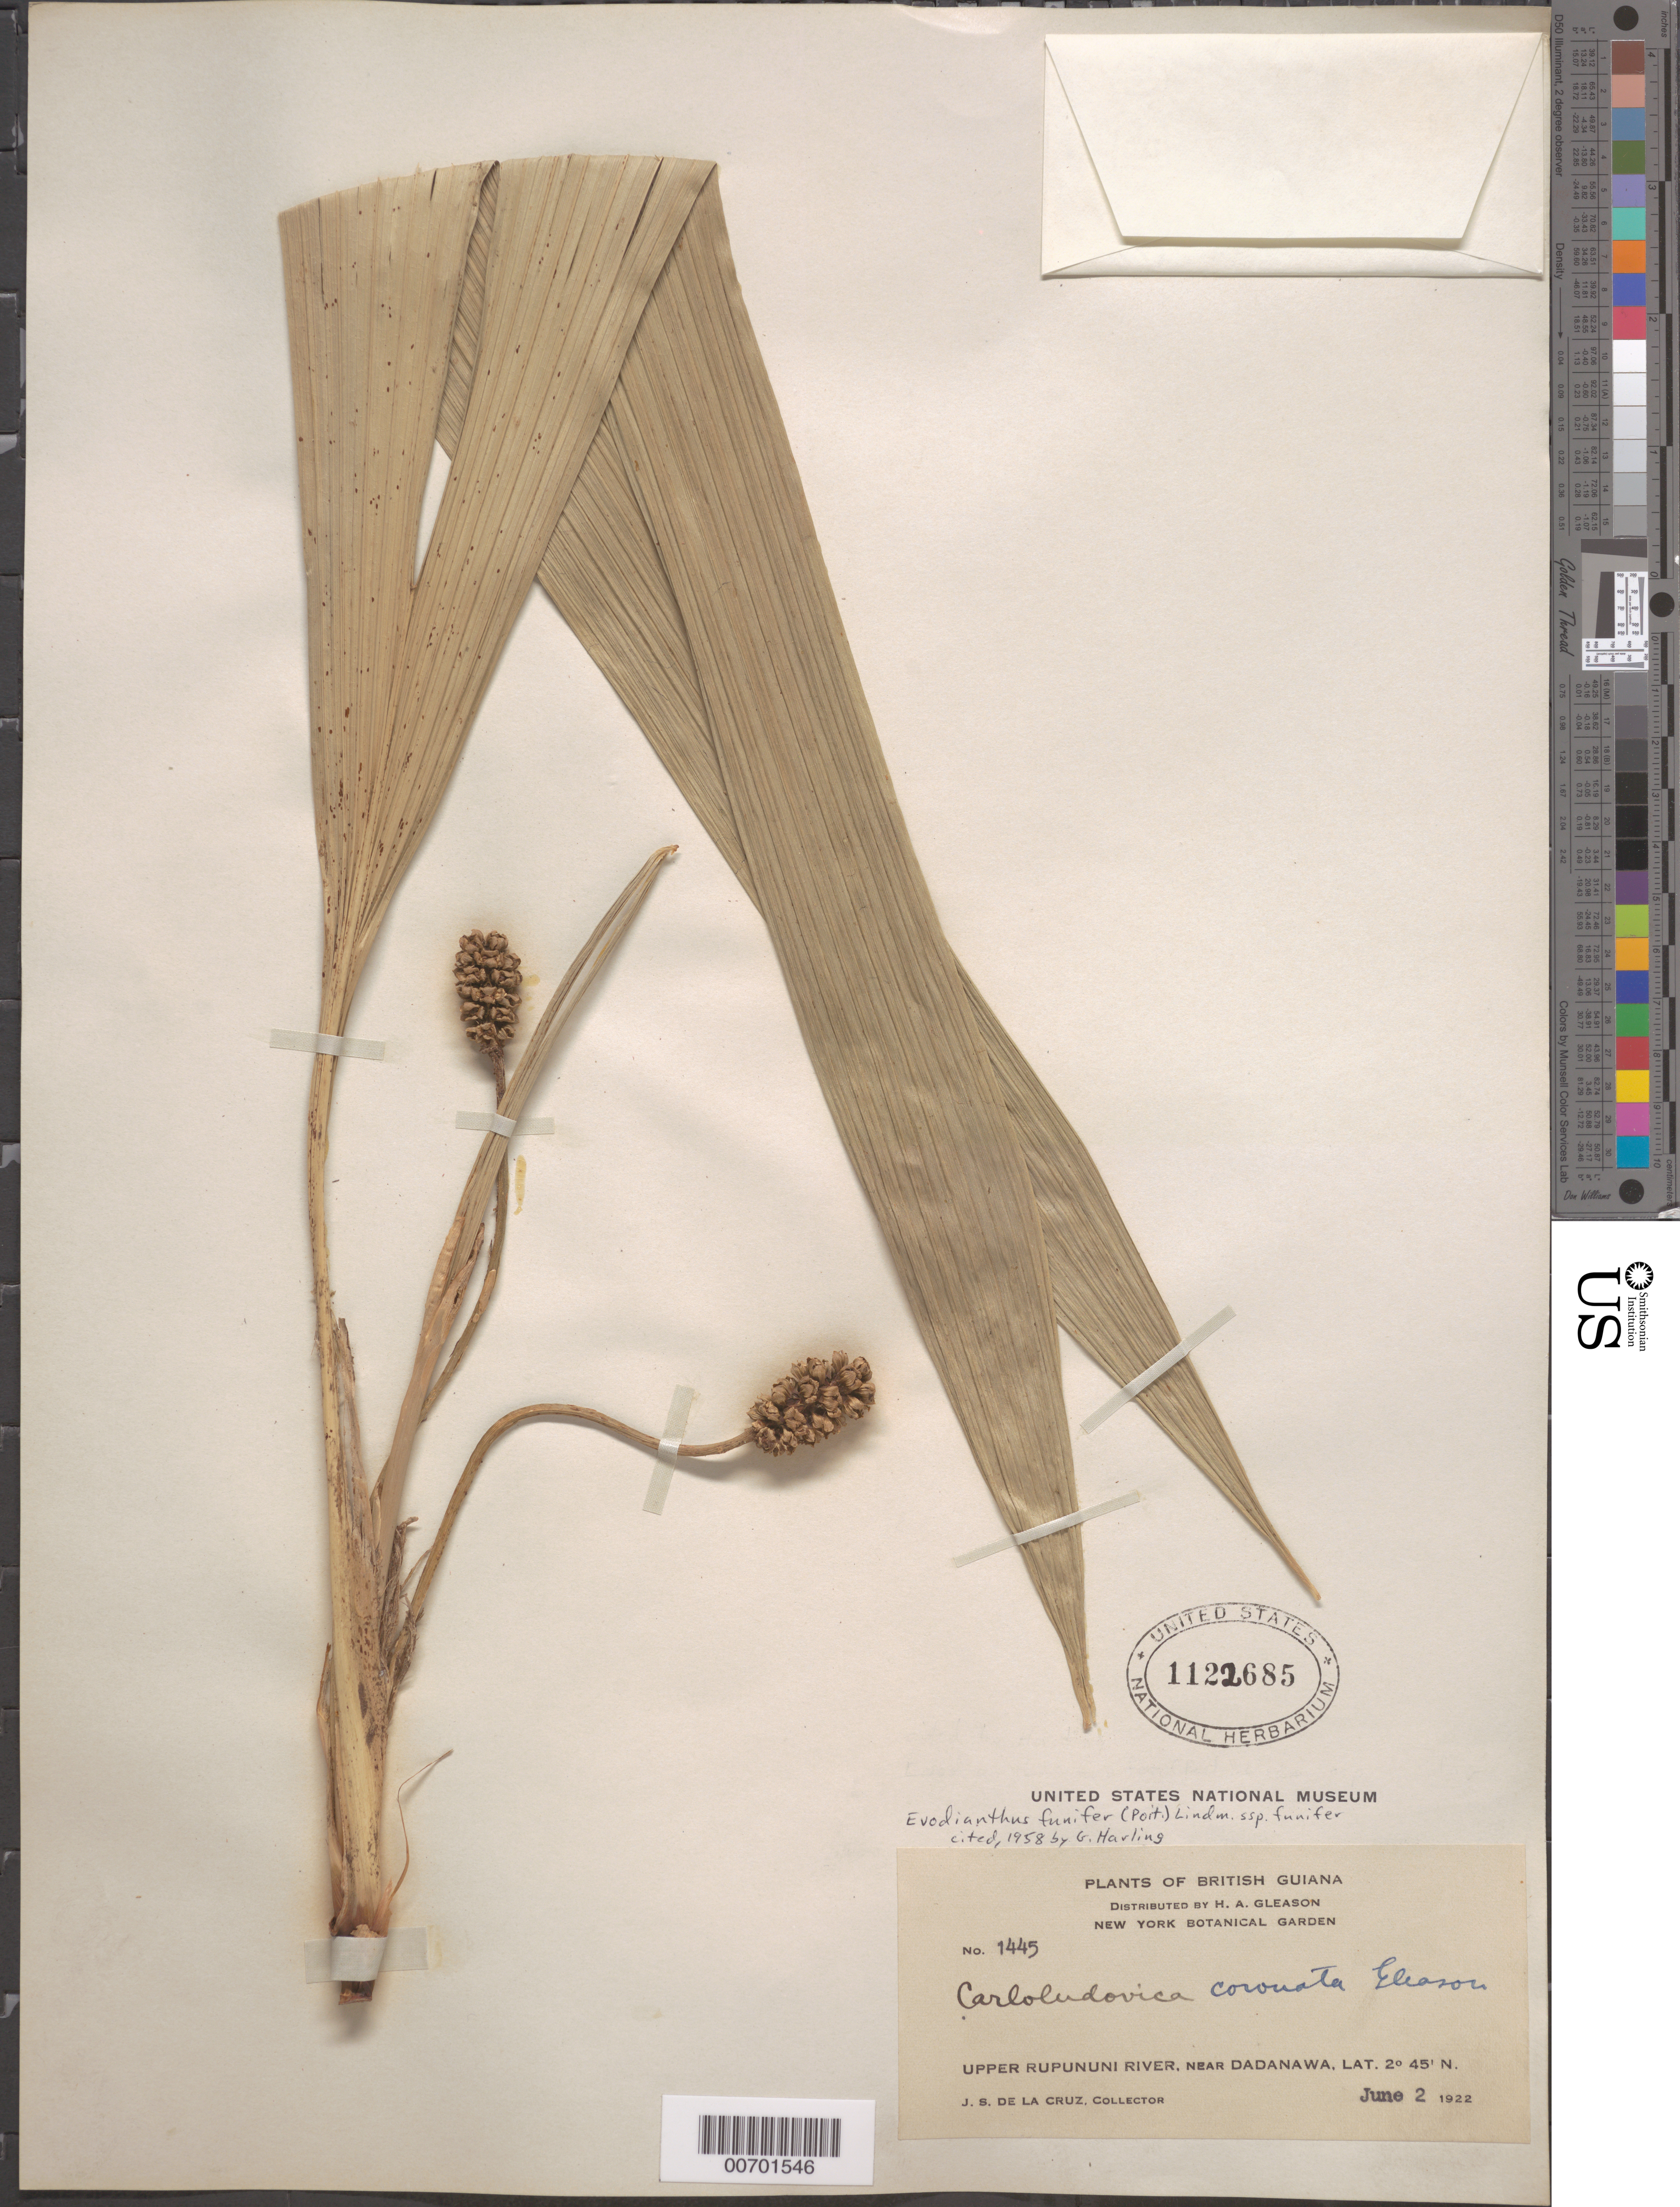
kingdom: Plantae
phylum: Tracheophyta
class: Liliopsida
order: Pandanales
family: Cyclanthaceae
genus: Evodianthus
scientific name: Evodianthus funifer subsp. funifer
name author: (Poit.) Lindm.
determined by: Harling, Gunnar W.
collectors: J. S. de la Cruz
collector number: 1445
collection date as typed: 2-Jun-22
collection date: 1922-06-02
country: Guyana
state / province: U. Takutu-U. Essequibo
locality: Dadanawa, vic., upper Rupununi R.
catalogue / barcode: US 1122685